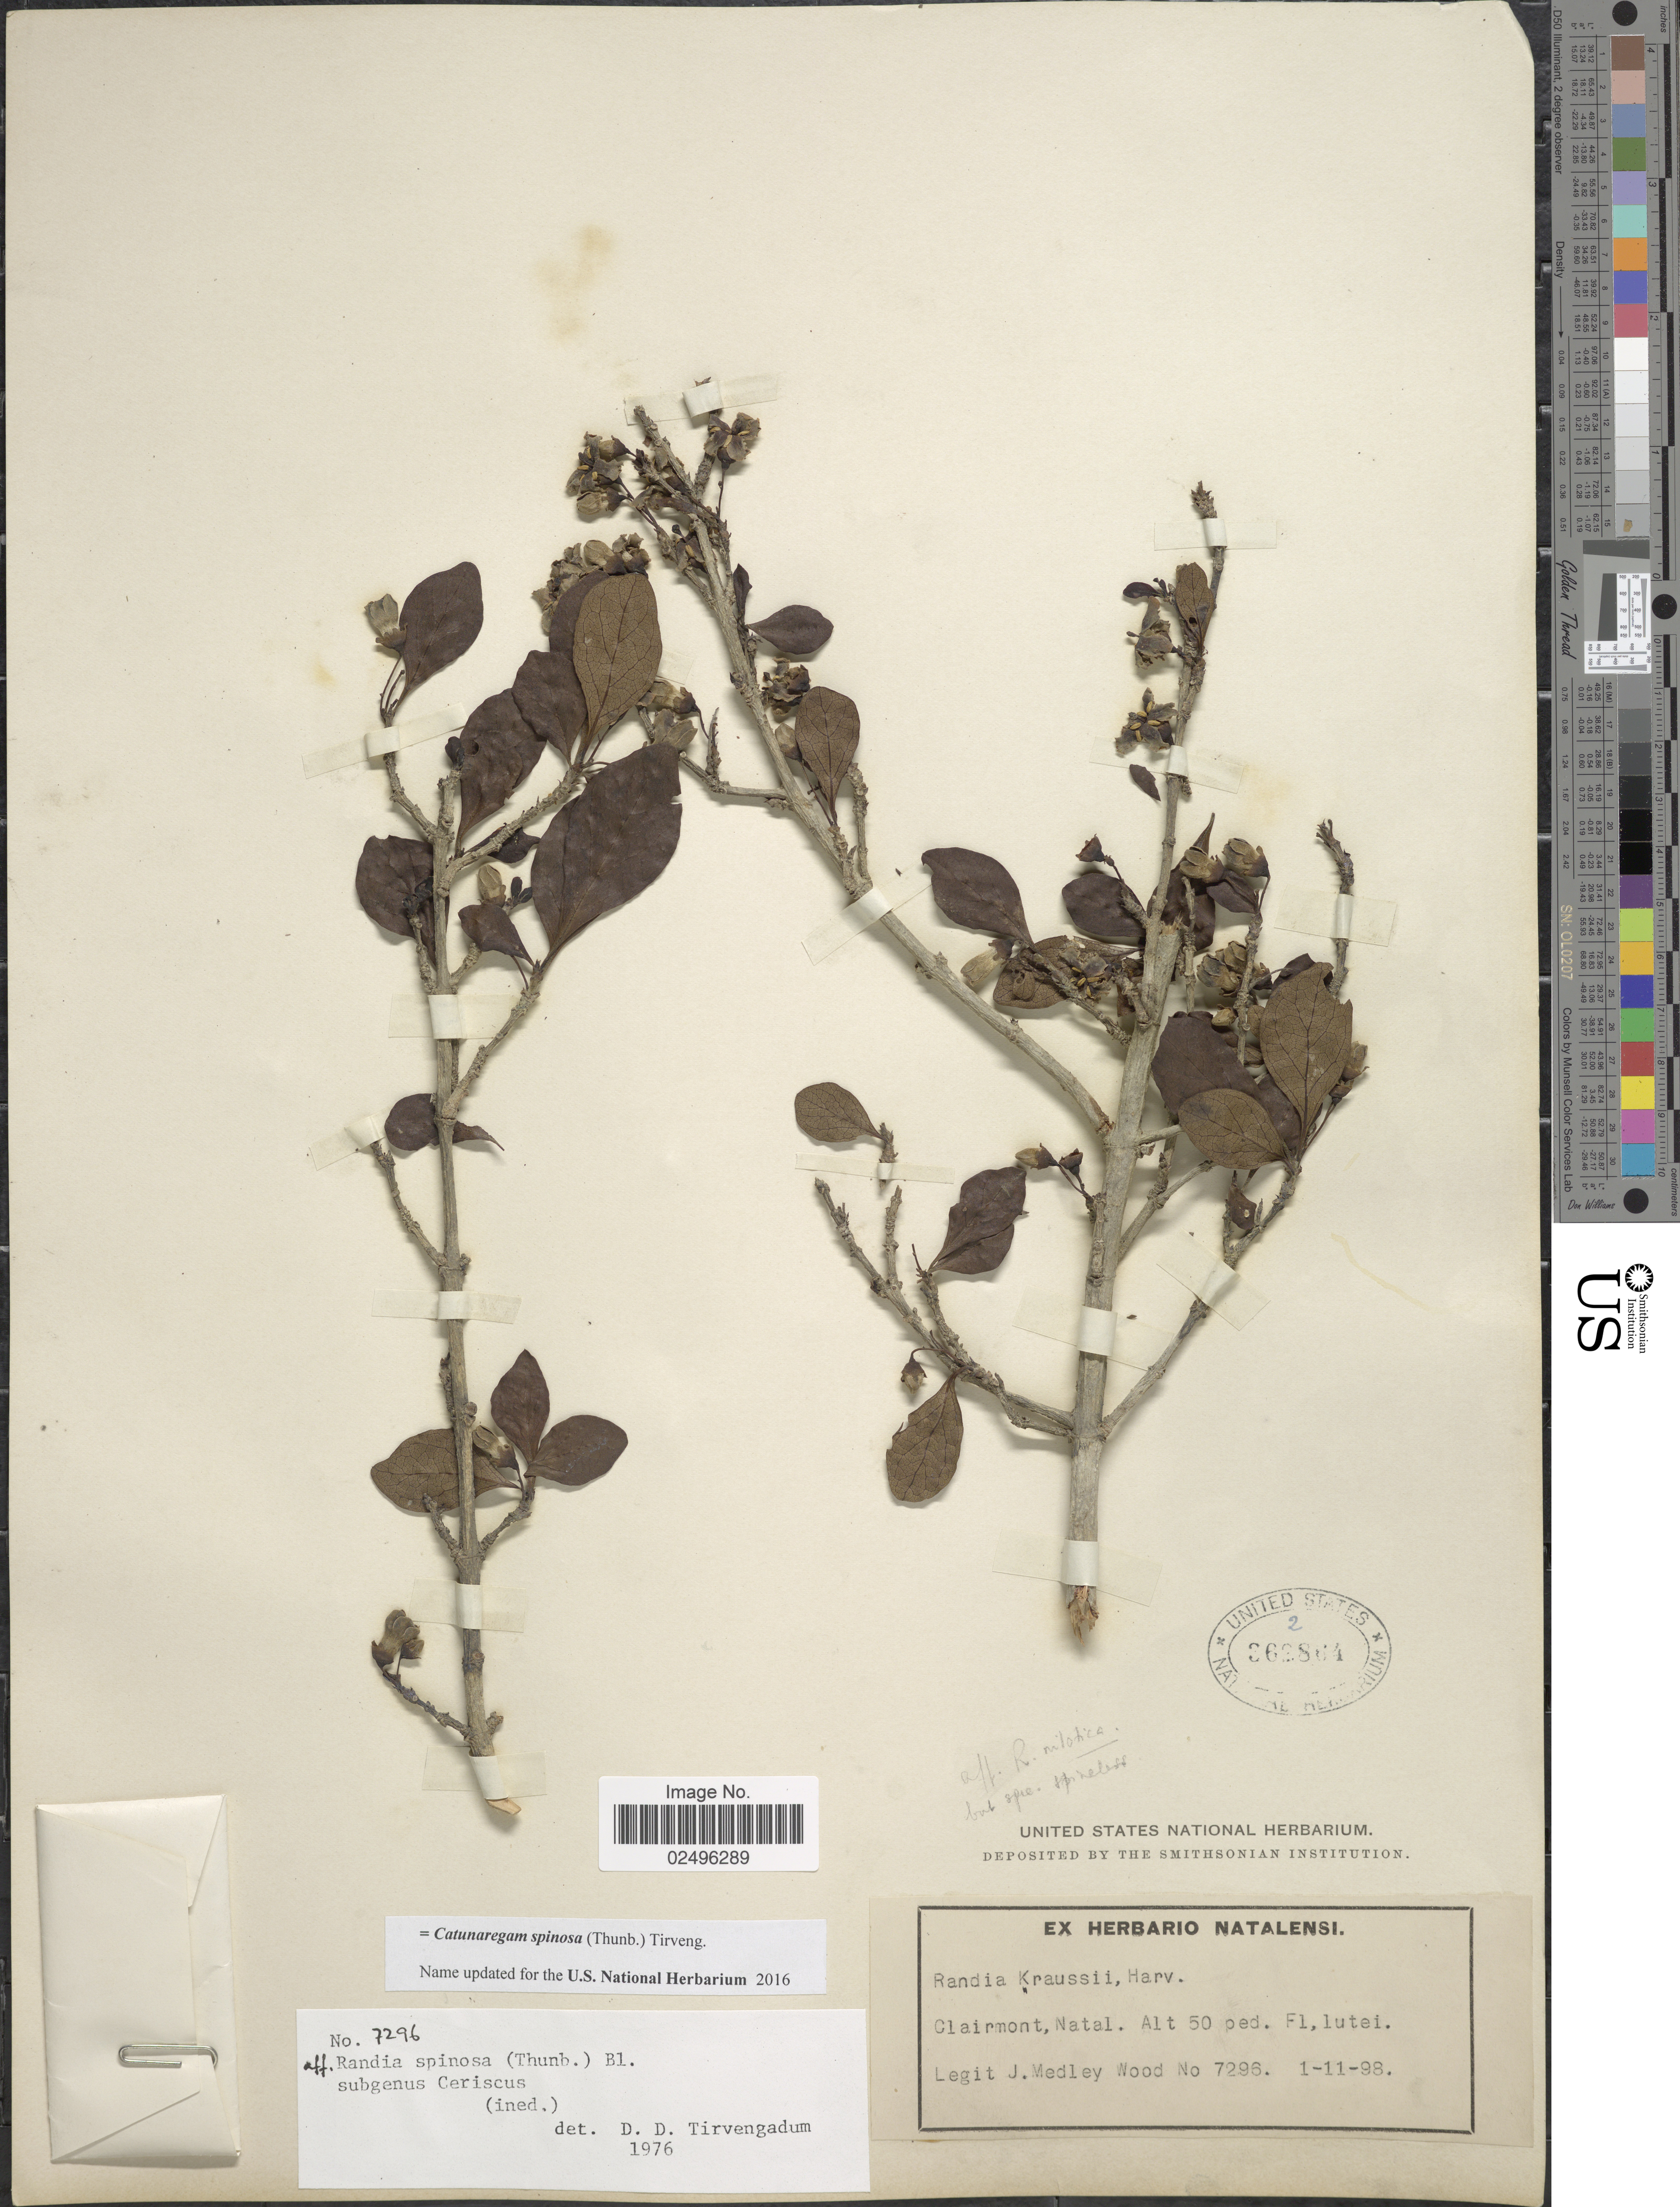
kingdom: Plantae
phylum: Tracheophyta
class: Magnoliopsida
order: Gentianales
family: Rubiaceae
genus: Catunaregam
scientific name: Catunaregam spinosa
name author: (Thunb.) Tirveng.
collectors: J. Medley Wood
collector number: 7296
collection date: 1898-11-01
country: South Africa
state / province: KwaZulu-Natal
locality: Clairmont, Natal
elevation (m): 15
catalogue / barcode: US 362864